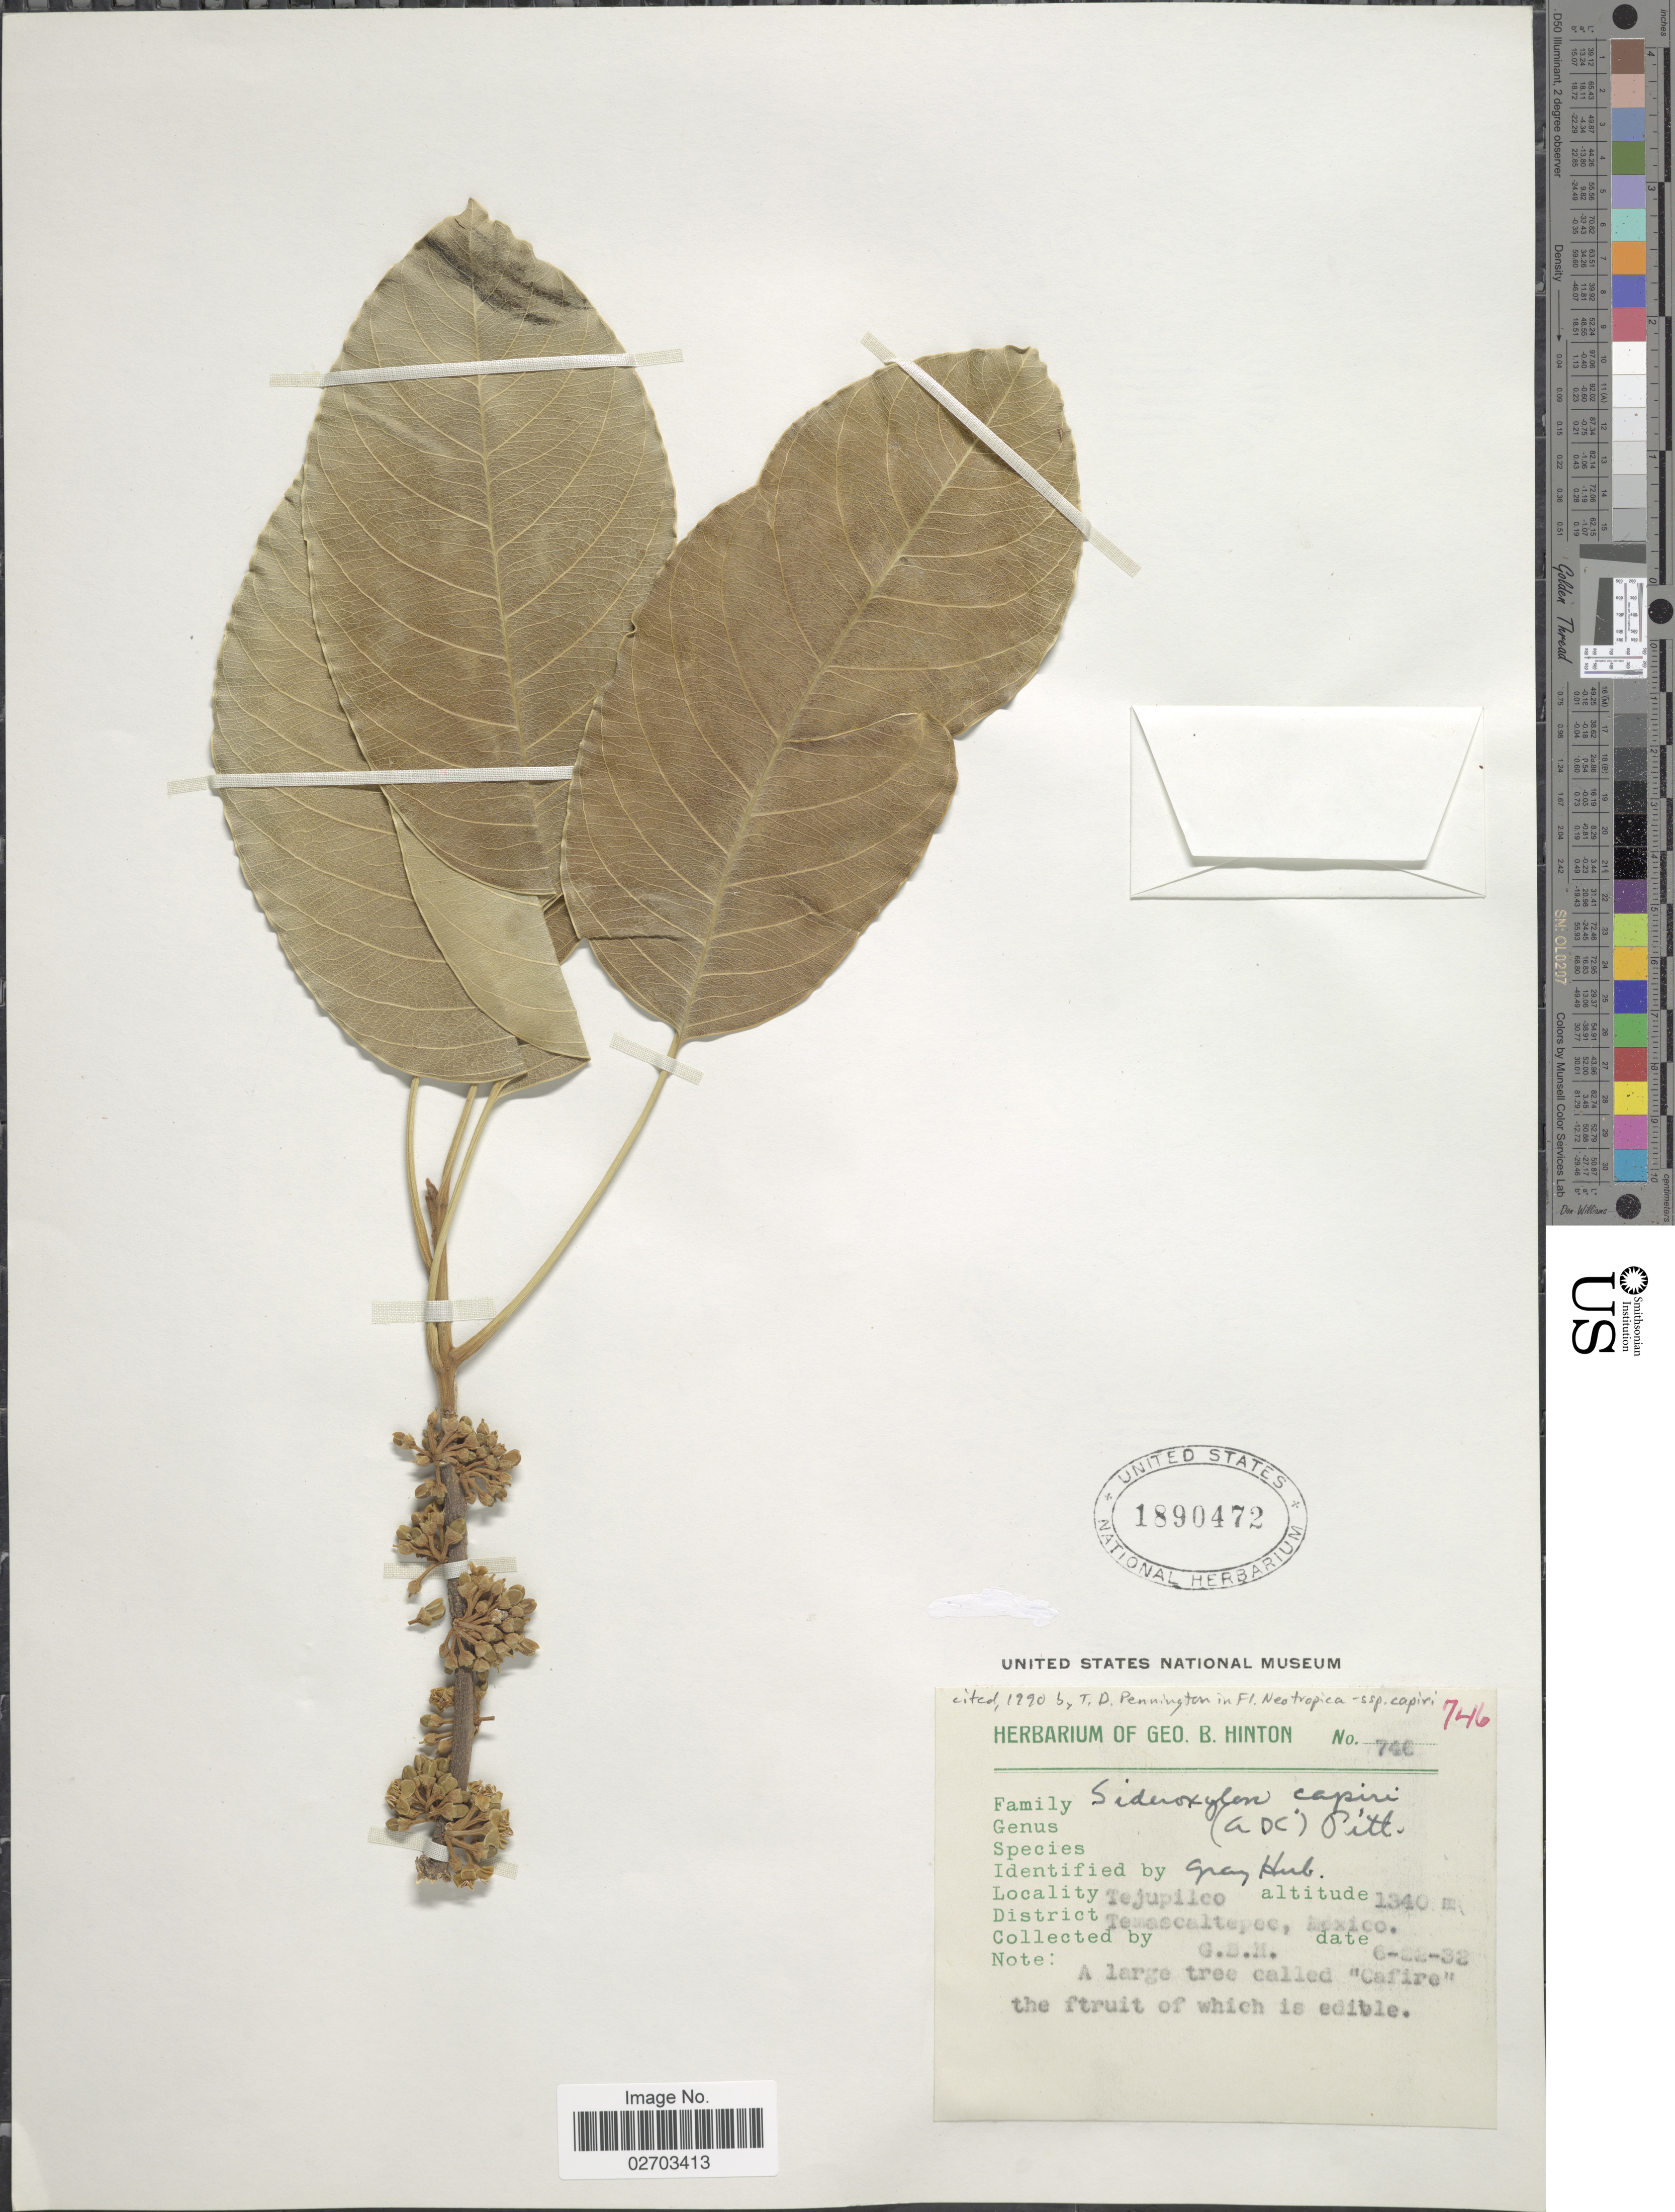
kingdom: Plantae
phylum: Tracheophyta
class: Magnoliopsida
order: Ericales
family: Sapotaceae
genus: Sideroxylon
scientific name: Sideroxylon capiri subsp. capiri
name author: (A. DC.) Pittier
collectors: G. B. Hinton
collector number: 746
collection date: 1932-06-22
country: Mexico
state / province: México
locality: Tejupilco, District Temascaltepec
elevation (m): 1340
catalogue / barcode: US 1890472